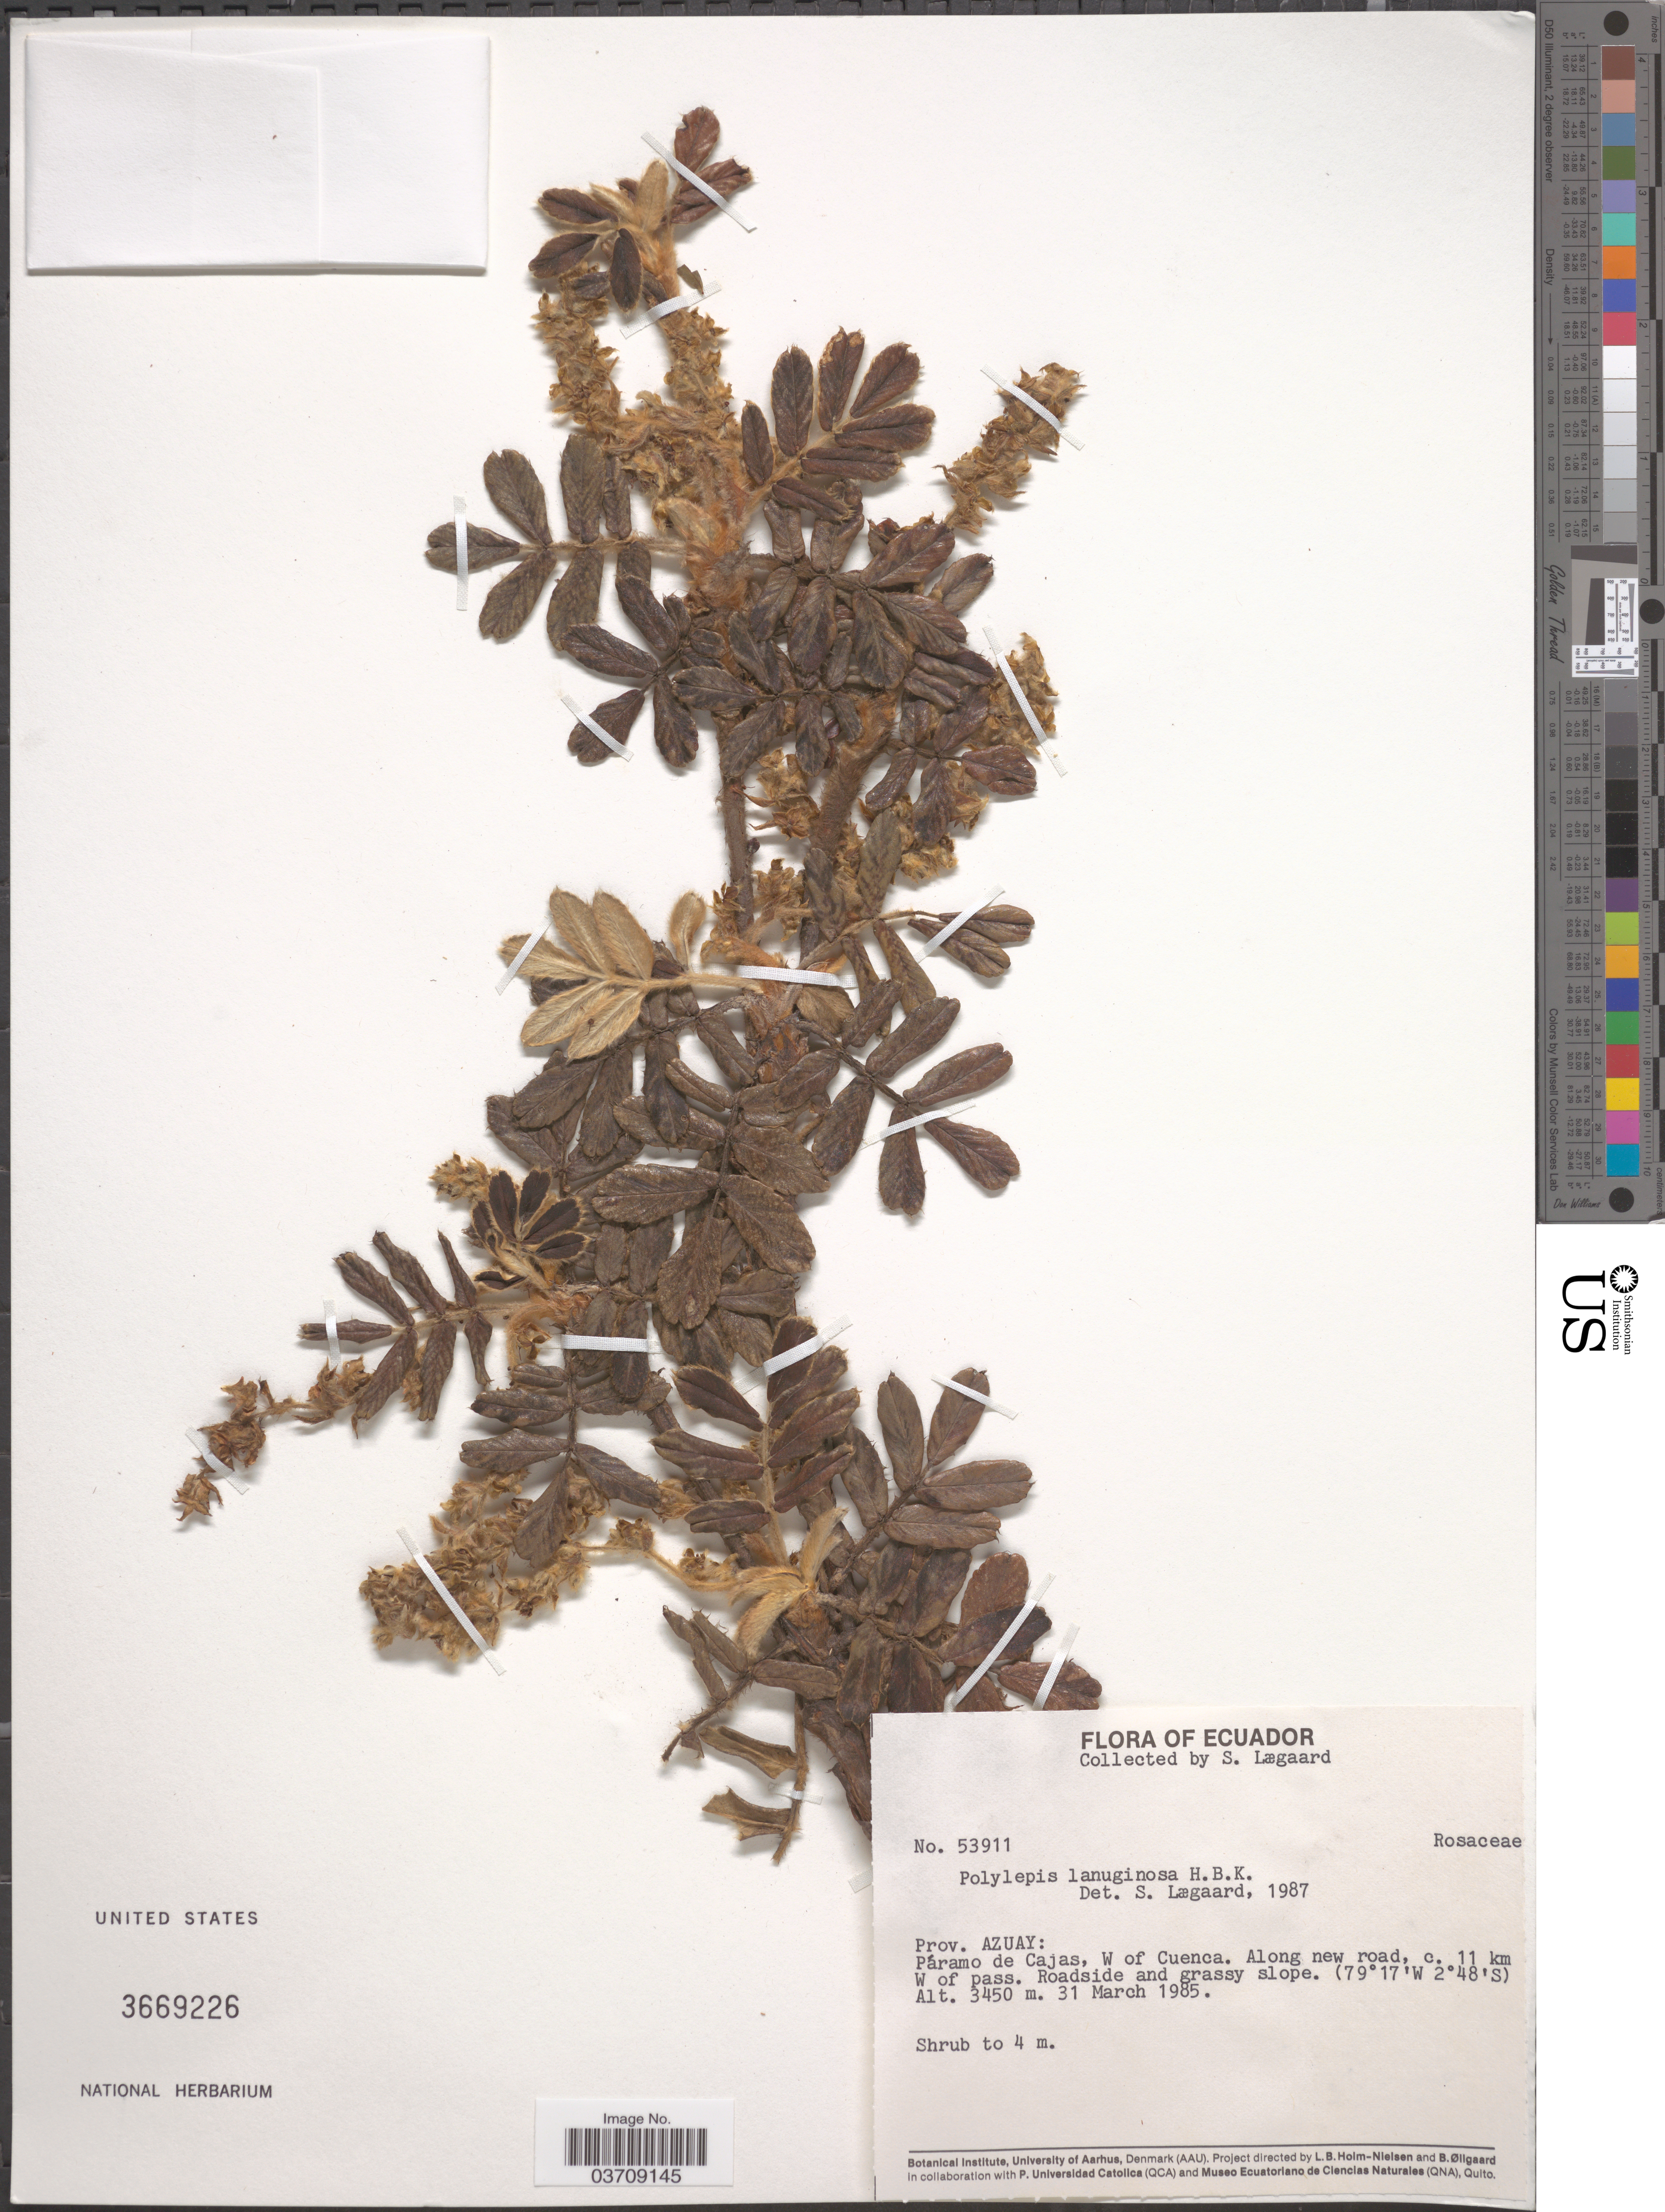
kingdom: Plantae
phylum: Tracheophyta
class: Magnoliopsida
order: Rosales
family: Rosaceae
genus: Polylepis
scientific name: Polylepis lanuginosa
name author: Kunth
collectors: S. Lægaard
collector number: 53911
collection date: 1985-03-31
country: Ecuador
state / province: Azuay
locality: Páramo de Cajas, W of Cuenca. Along new road, c. 11 km W of pass.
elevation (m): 3450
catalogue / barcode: US 3669226